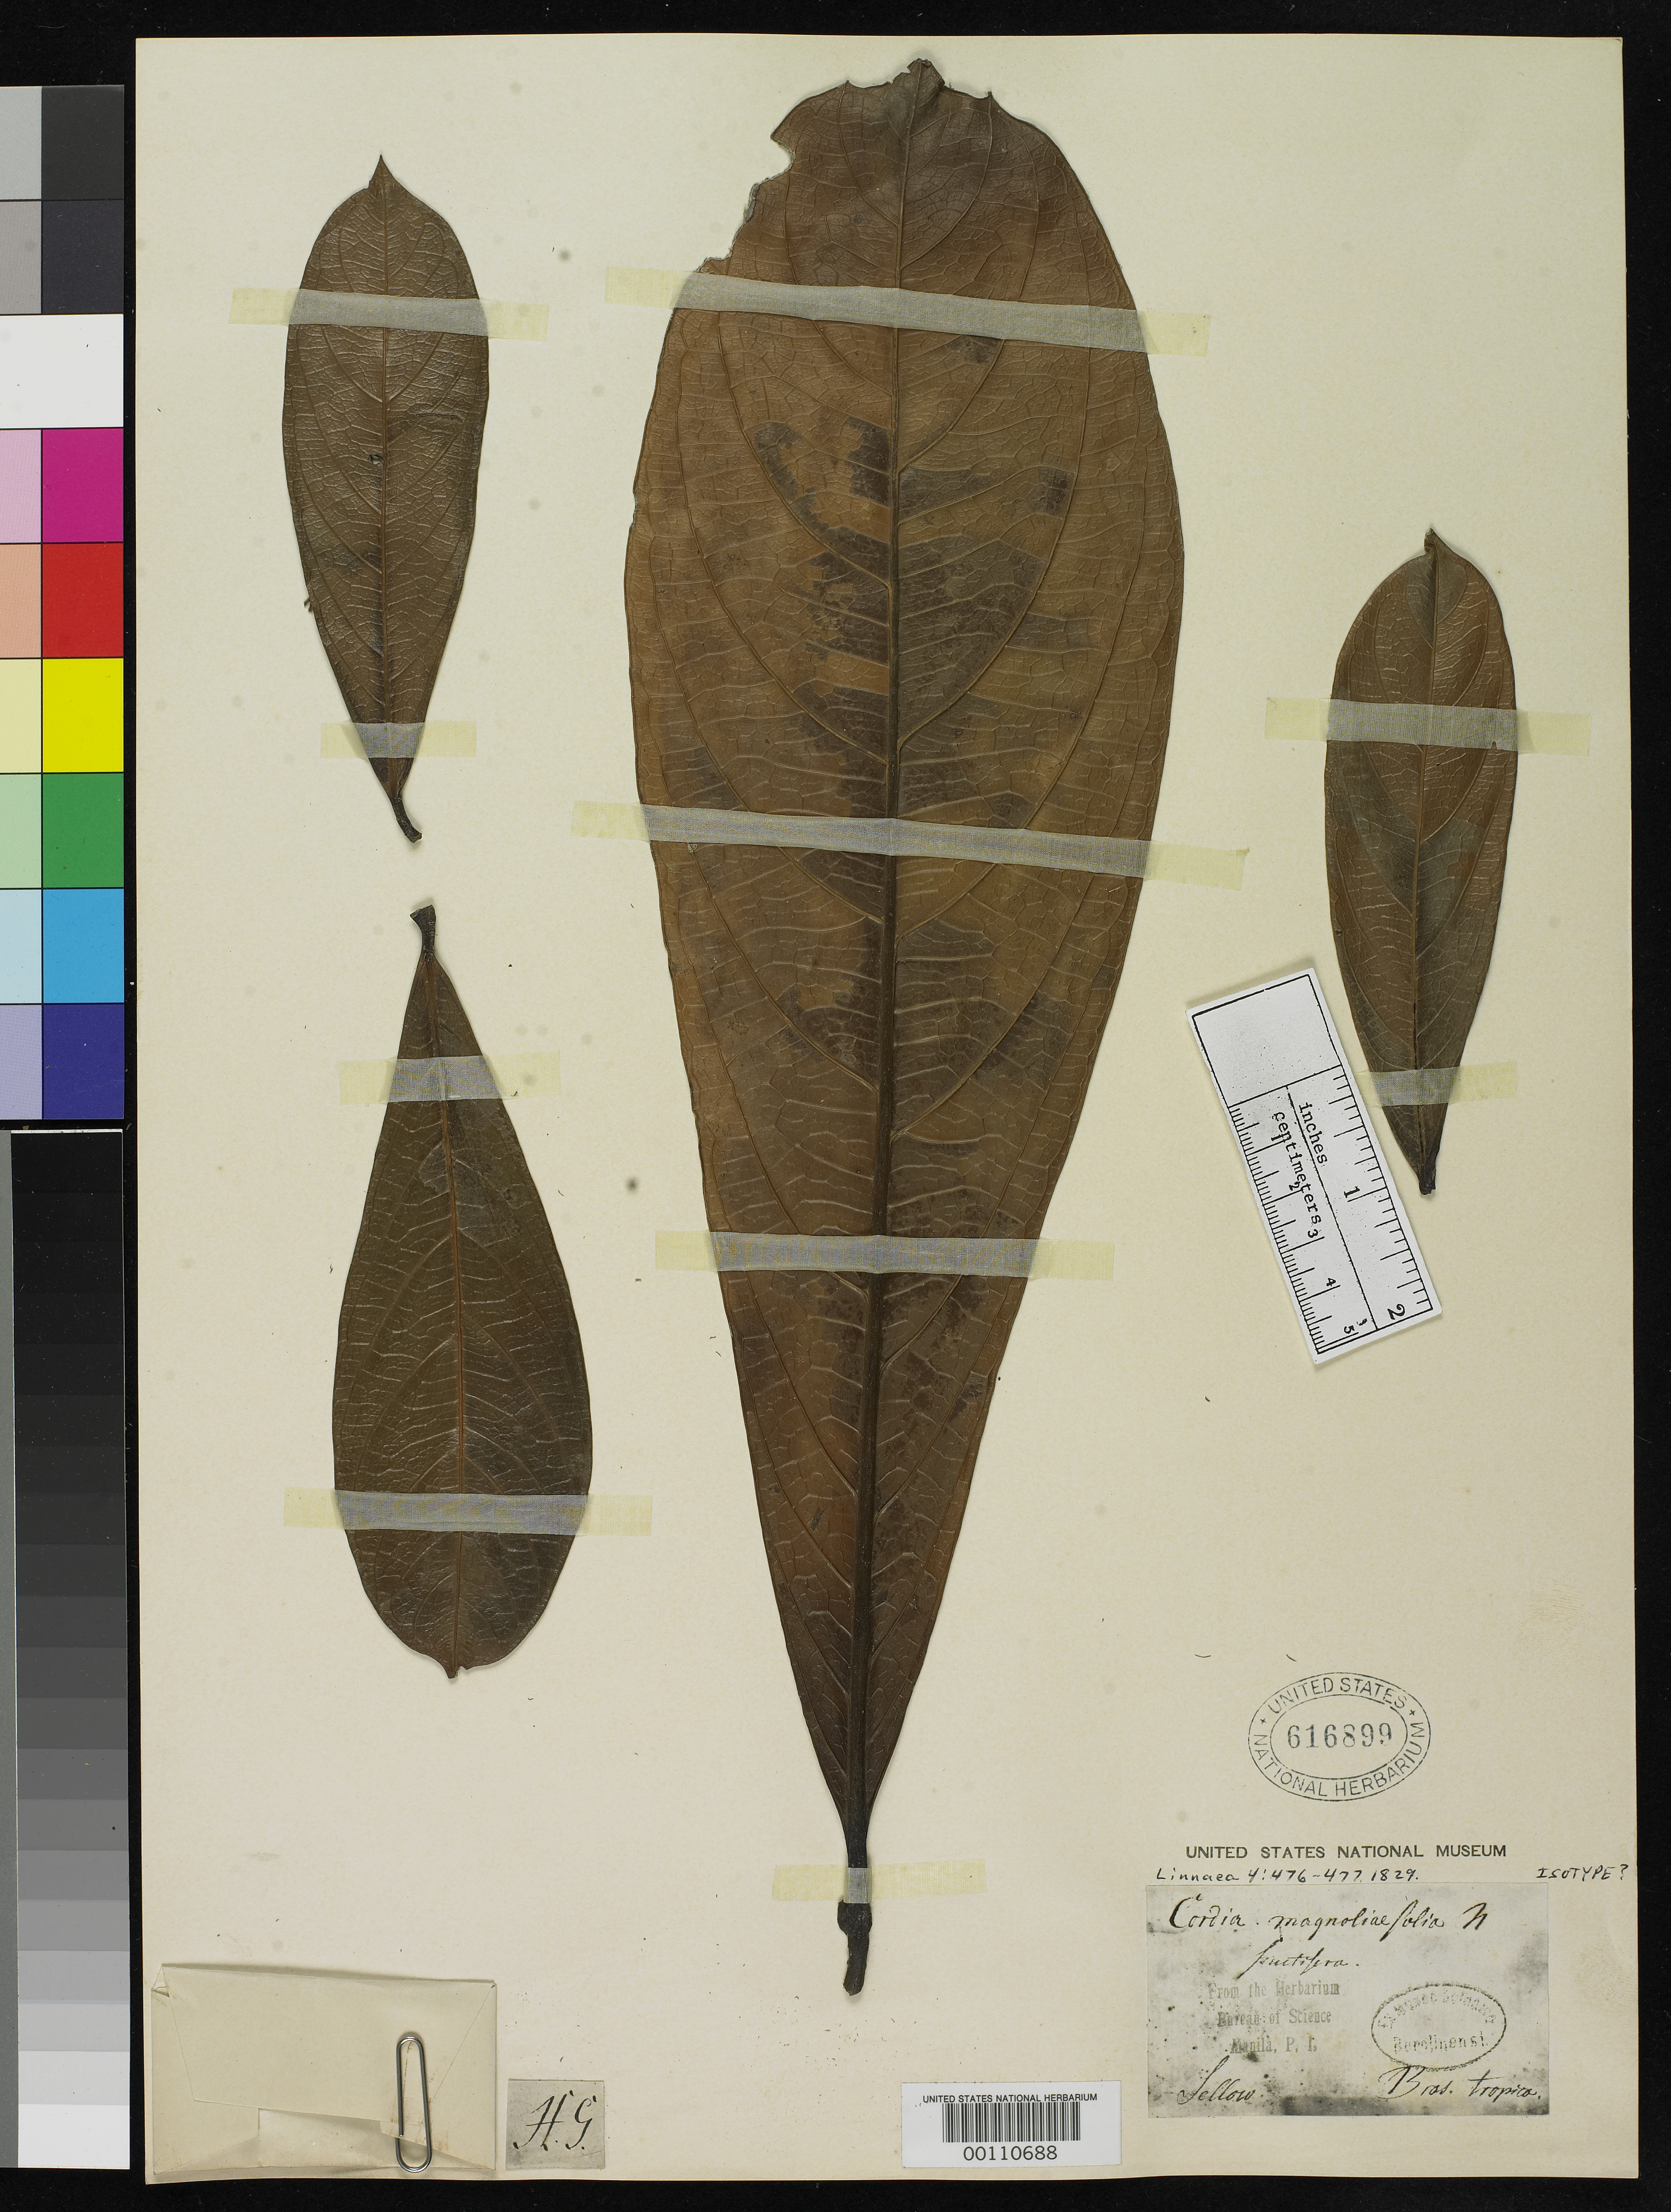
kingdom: Plantae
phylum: Tracheophyta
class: Magnoliopsida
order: Boraginales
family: Cordiaceae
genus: Cordia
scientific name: Cordia magnoliaefolia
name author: Cham.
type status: Isotype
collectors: F. Sellow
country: Brazil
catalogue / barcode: US 616899